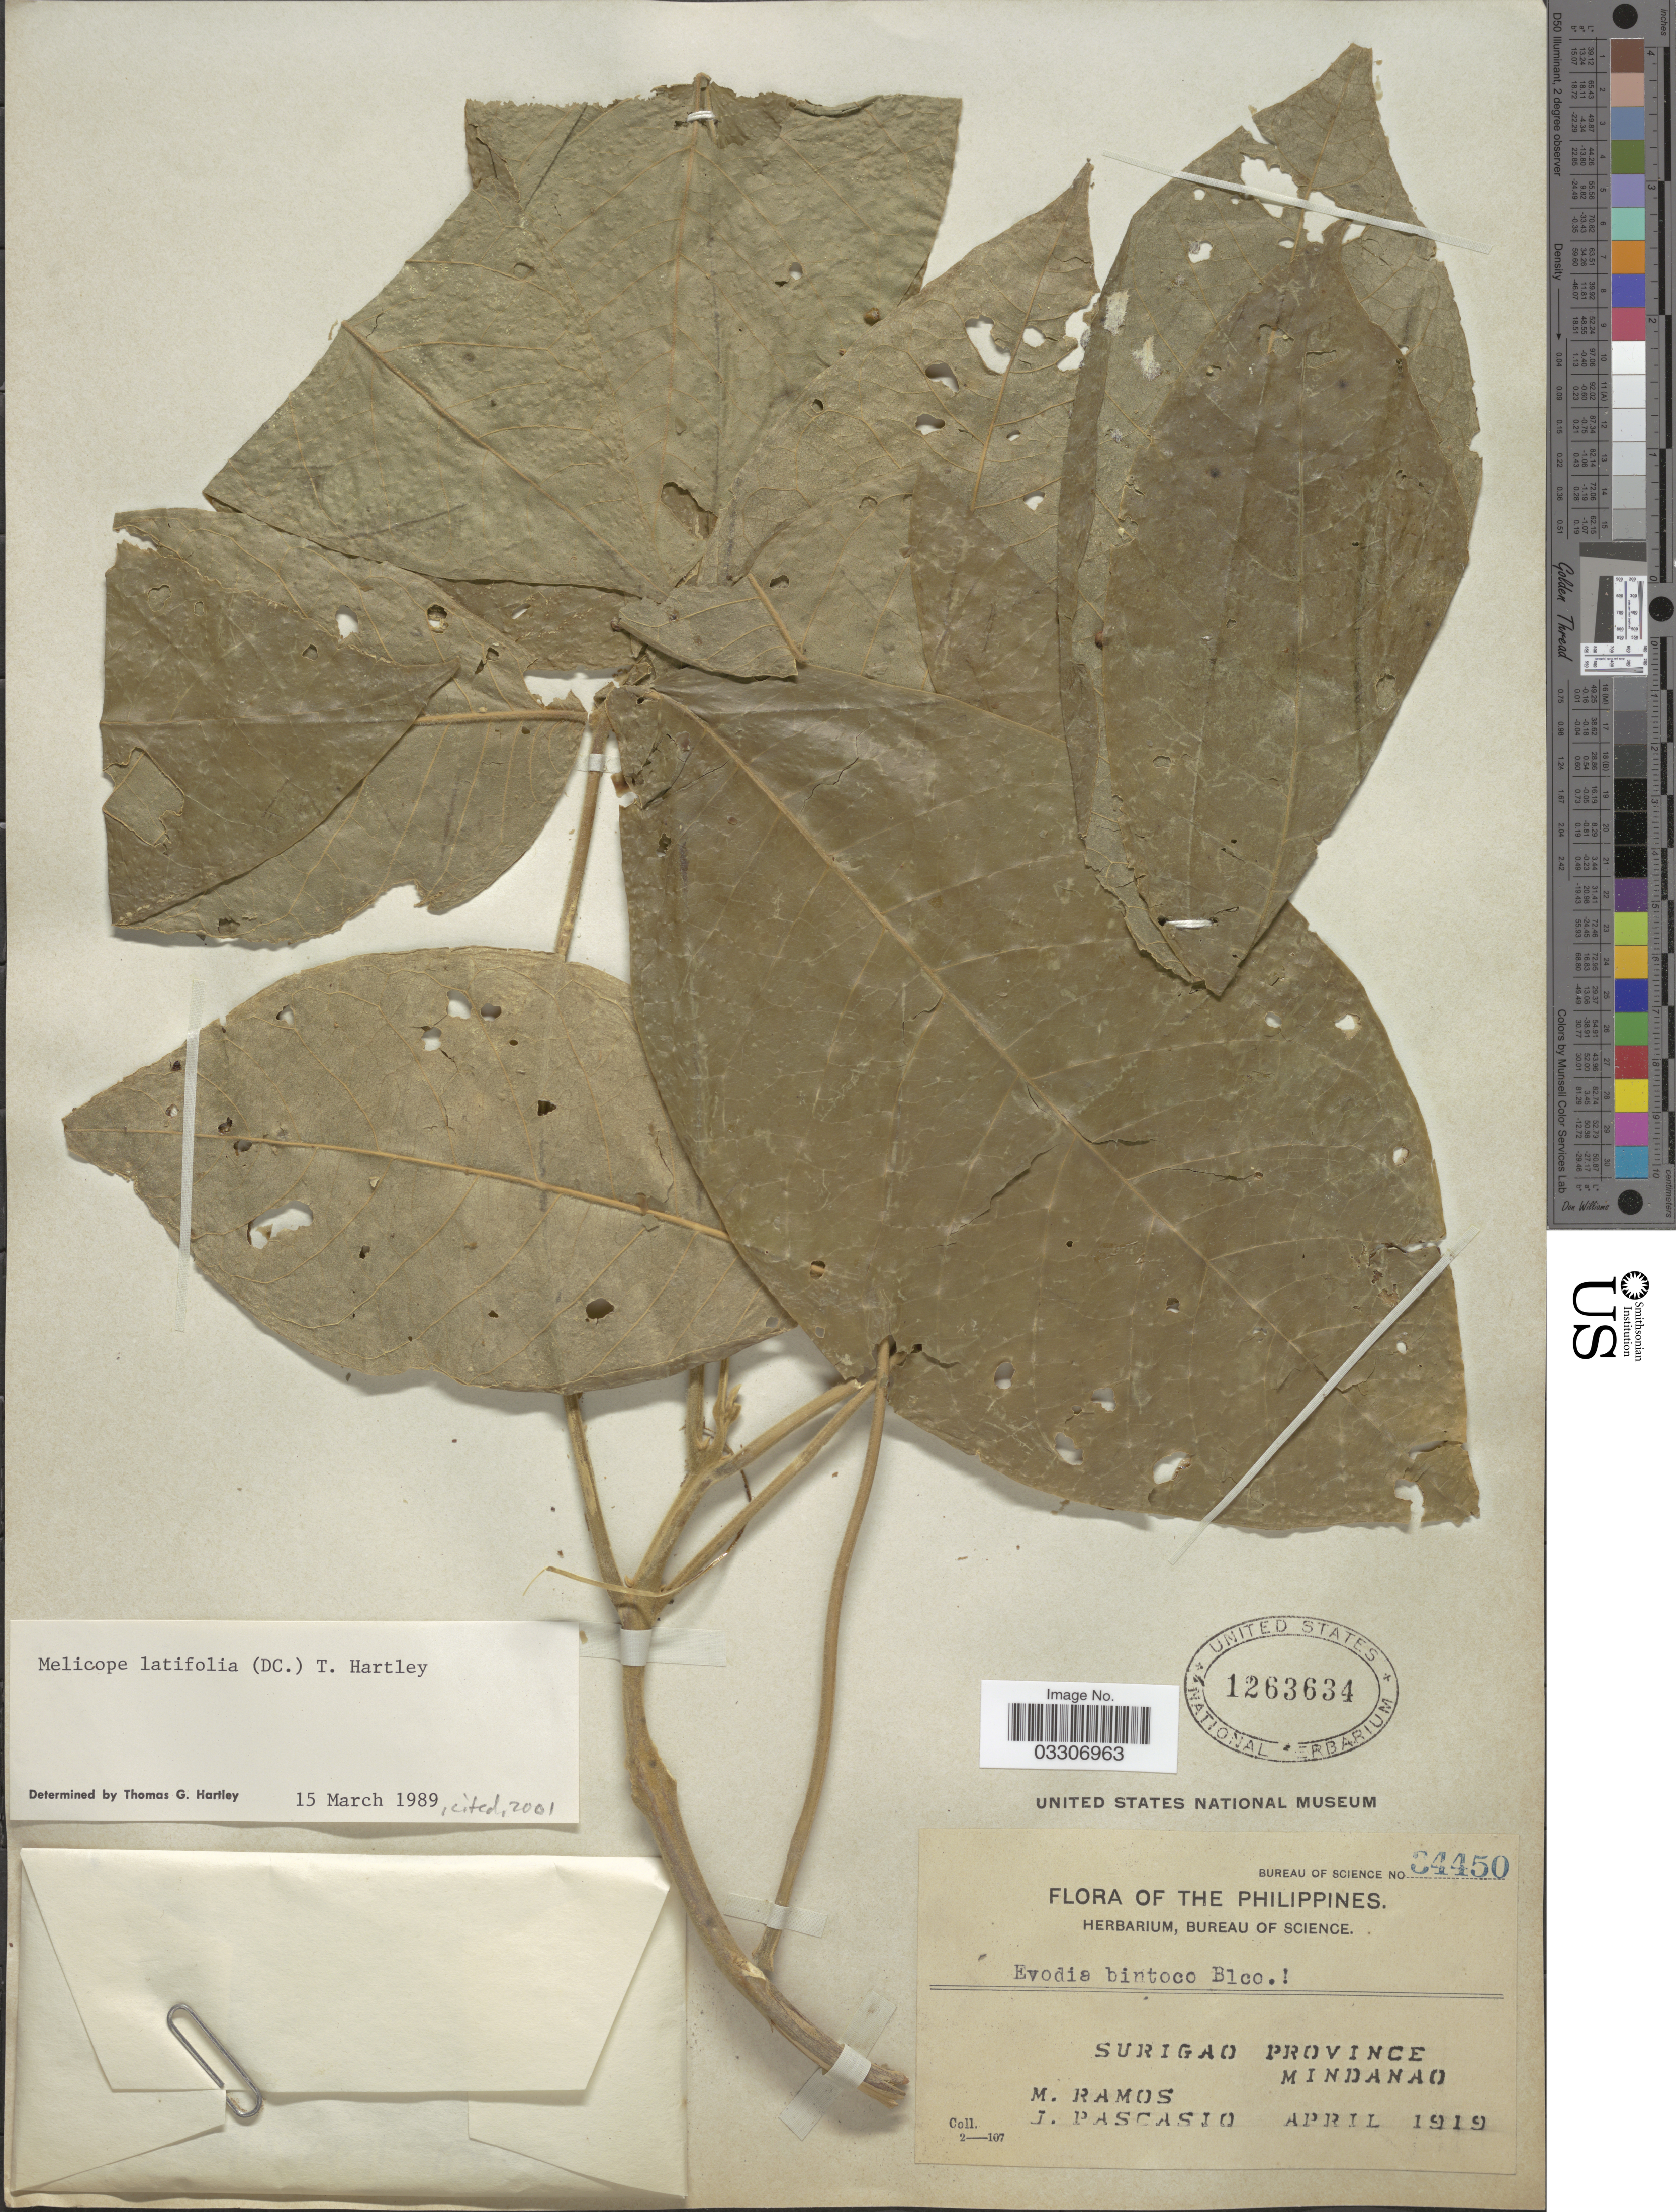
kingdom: Plantae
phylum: Tracheophyta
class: Magnoliopsida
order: Sapindales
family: Rutaceae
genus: Melicope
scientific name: Melicope latifolia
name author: (DC.) T.G. Hartley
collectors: M. Ramos & J. Pascasio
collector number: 34450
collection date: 1919-04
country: Philippines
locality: Surigao Province. Mindanao.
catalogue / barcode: US 1263634